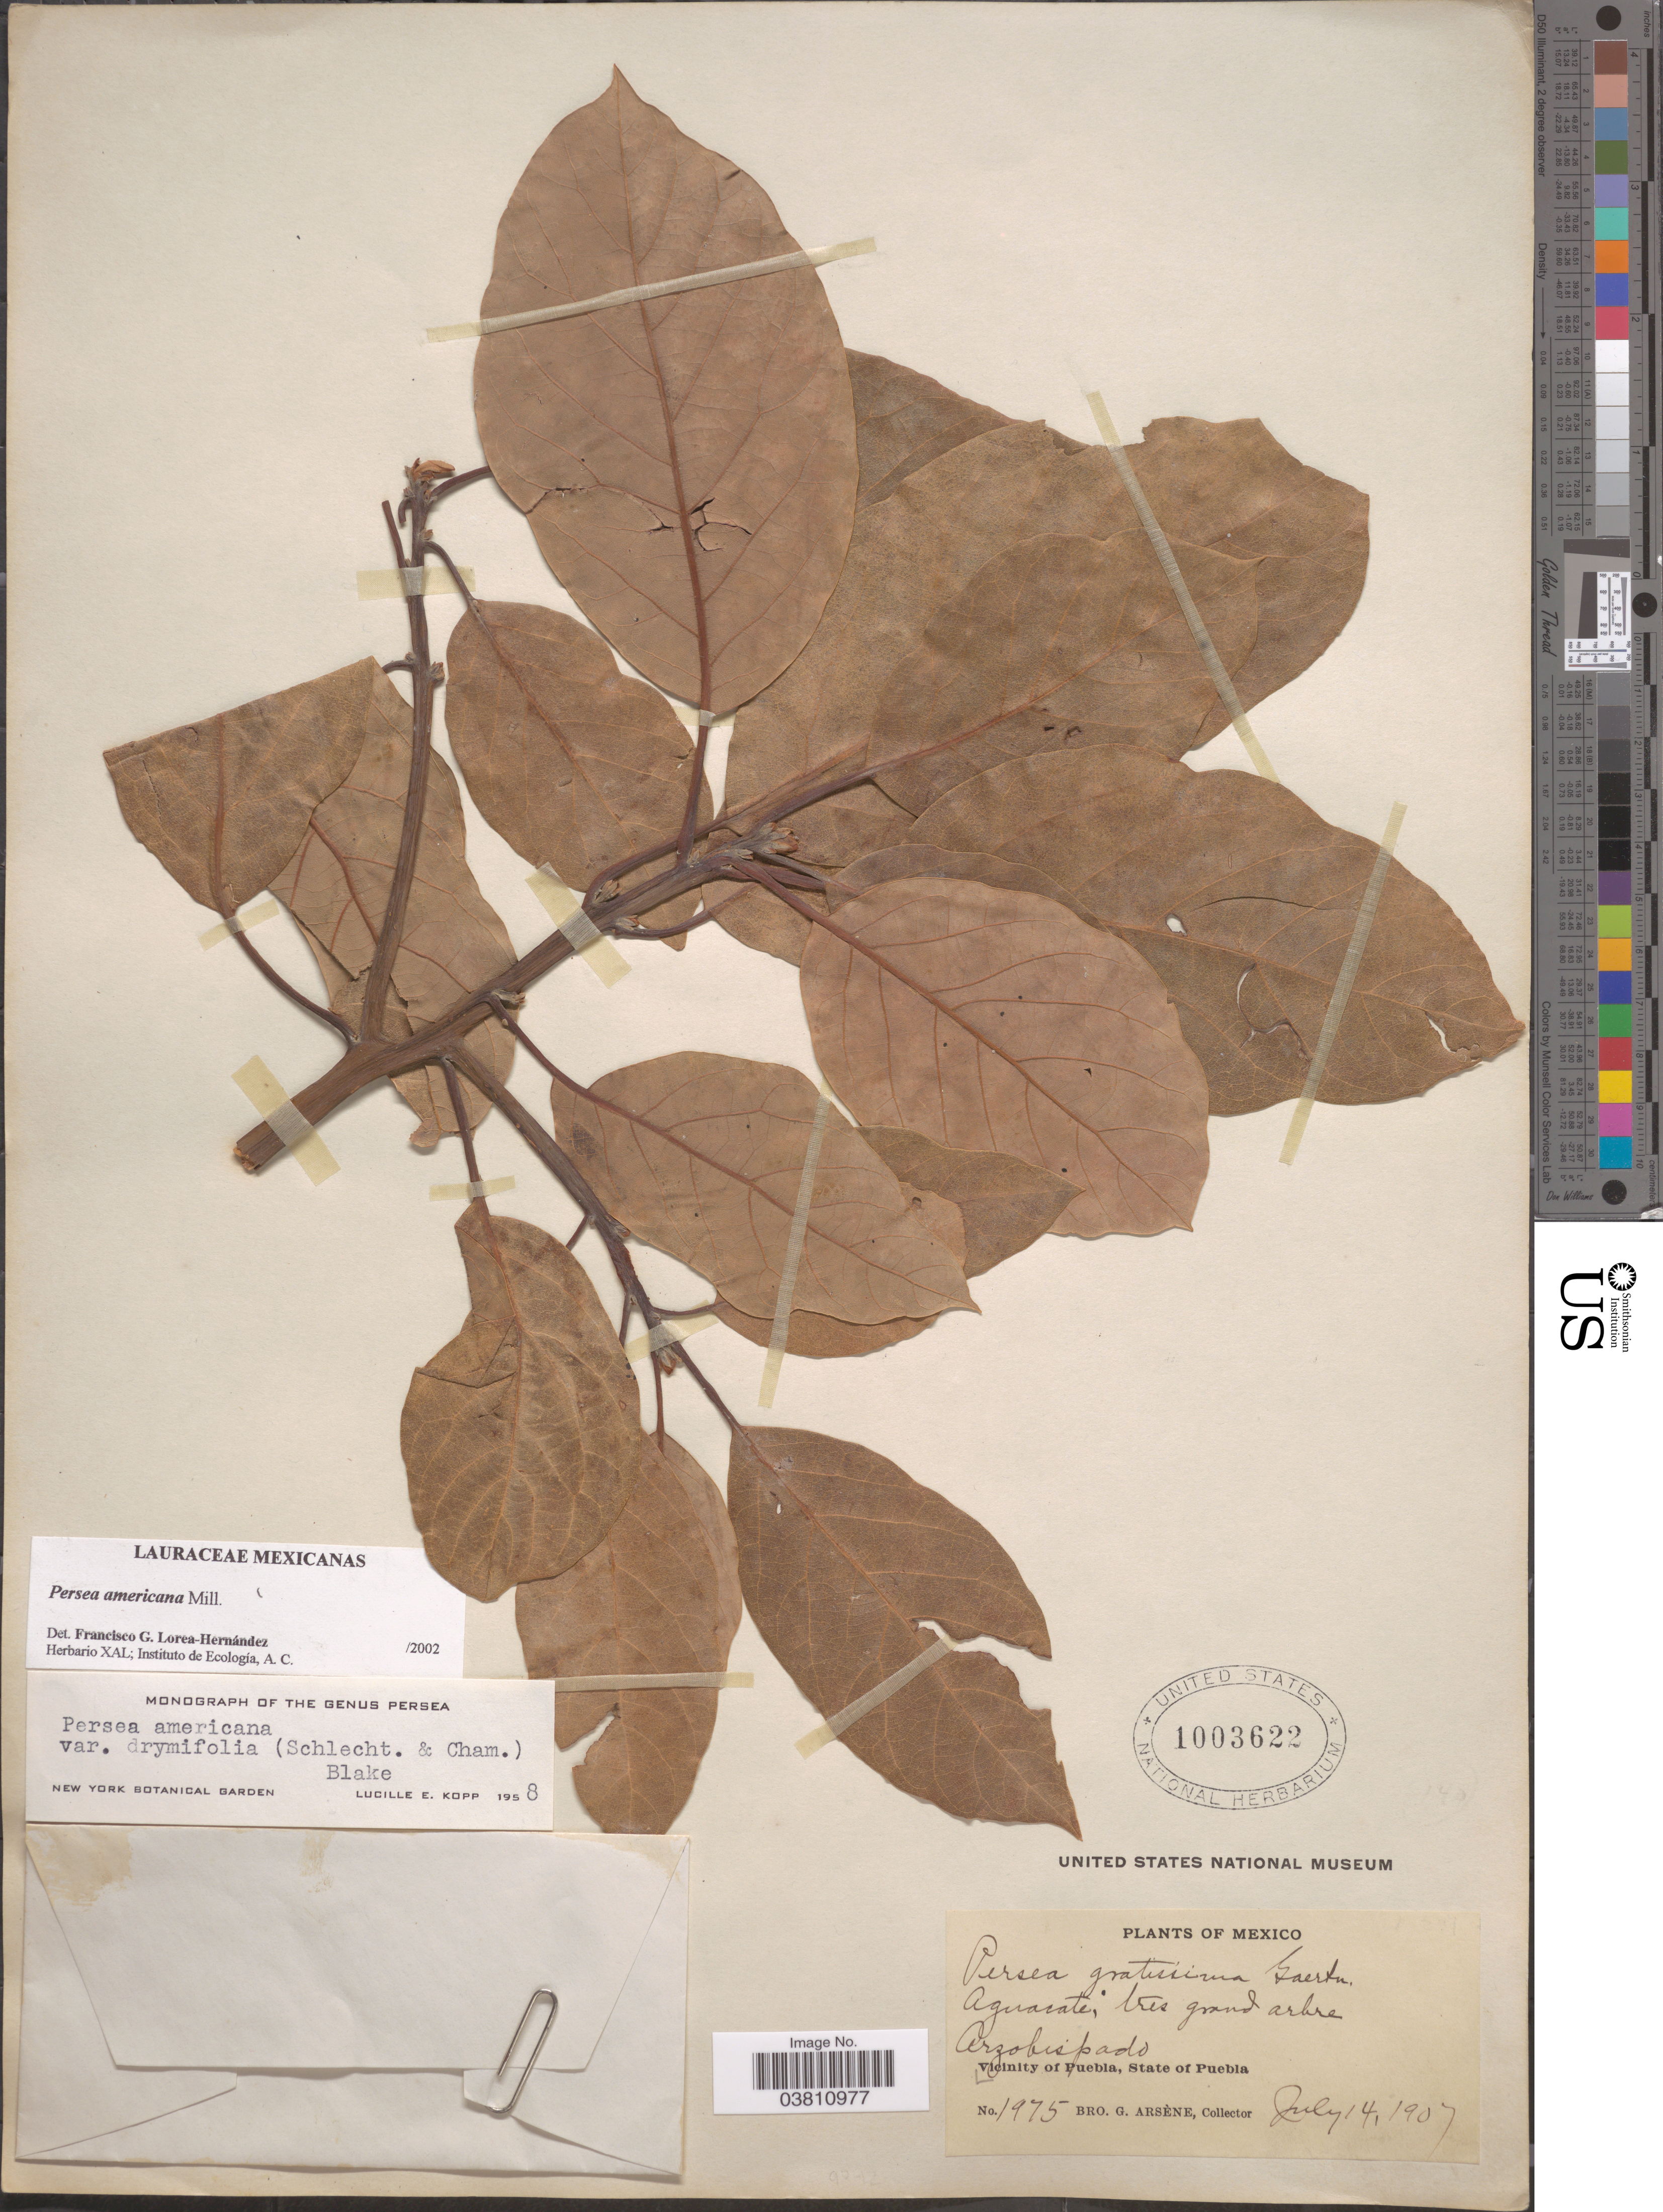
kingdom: Plantae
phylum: Tracheophyta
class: Magnoliopsida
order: Laurales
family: Lauraceae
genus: Persea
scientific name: Persea americana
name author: Mill.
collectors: Bro. G. Arsène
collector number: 1975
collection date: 1907-07-14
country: Mexico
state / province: Puebla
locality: Arzobispado. Vicinity of Puebla.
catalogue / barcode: US 1003622